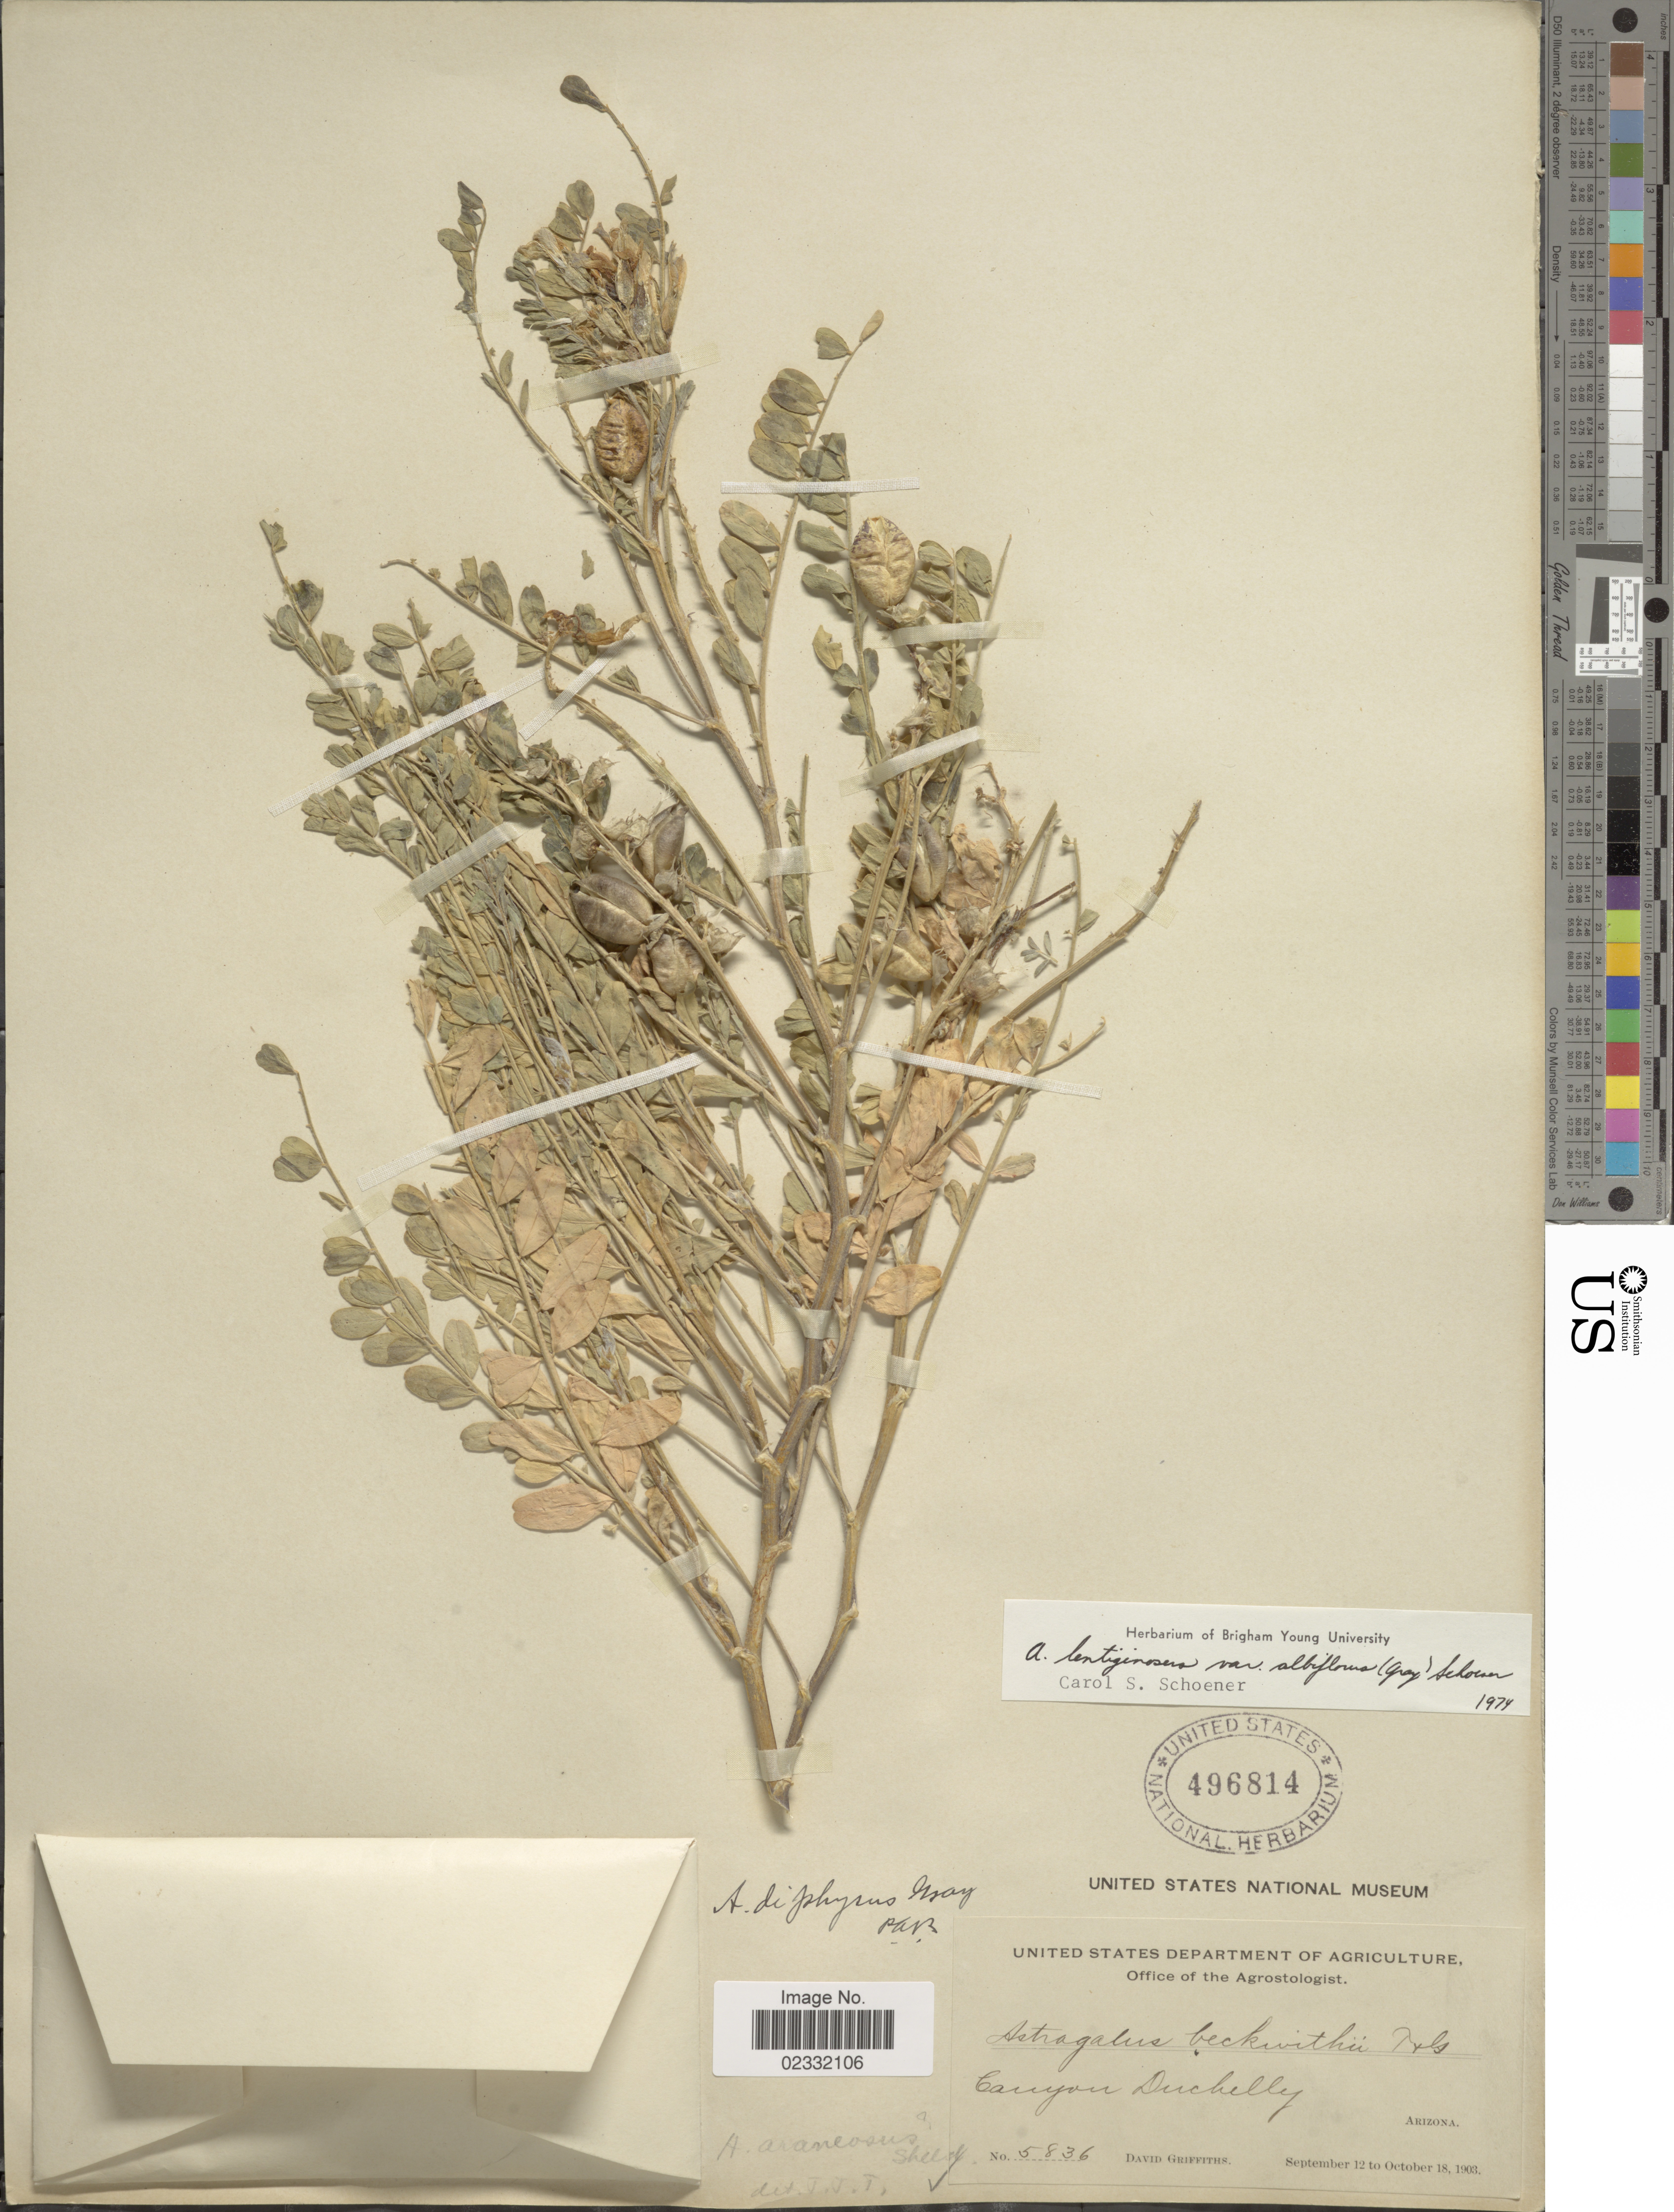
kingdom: Plantae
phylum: Tracheophyta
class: Magnoliopsida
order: Fabales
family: Fabaceae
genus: Astragalus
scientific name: Astragalus lentiginosus var. albiflorus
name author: (A. Gray) Schoener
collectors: D. Griffiths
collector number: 5836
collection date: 1903-09-12/1903-10-18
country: United States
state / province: Arizona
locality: Canyon Duchelly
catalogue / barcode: US 496814